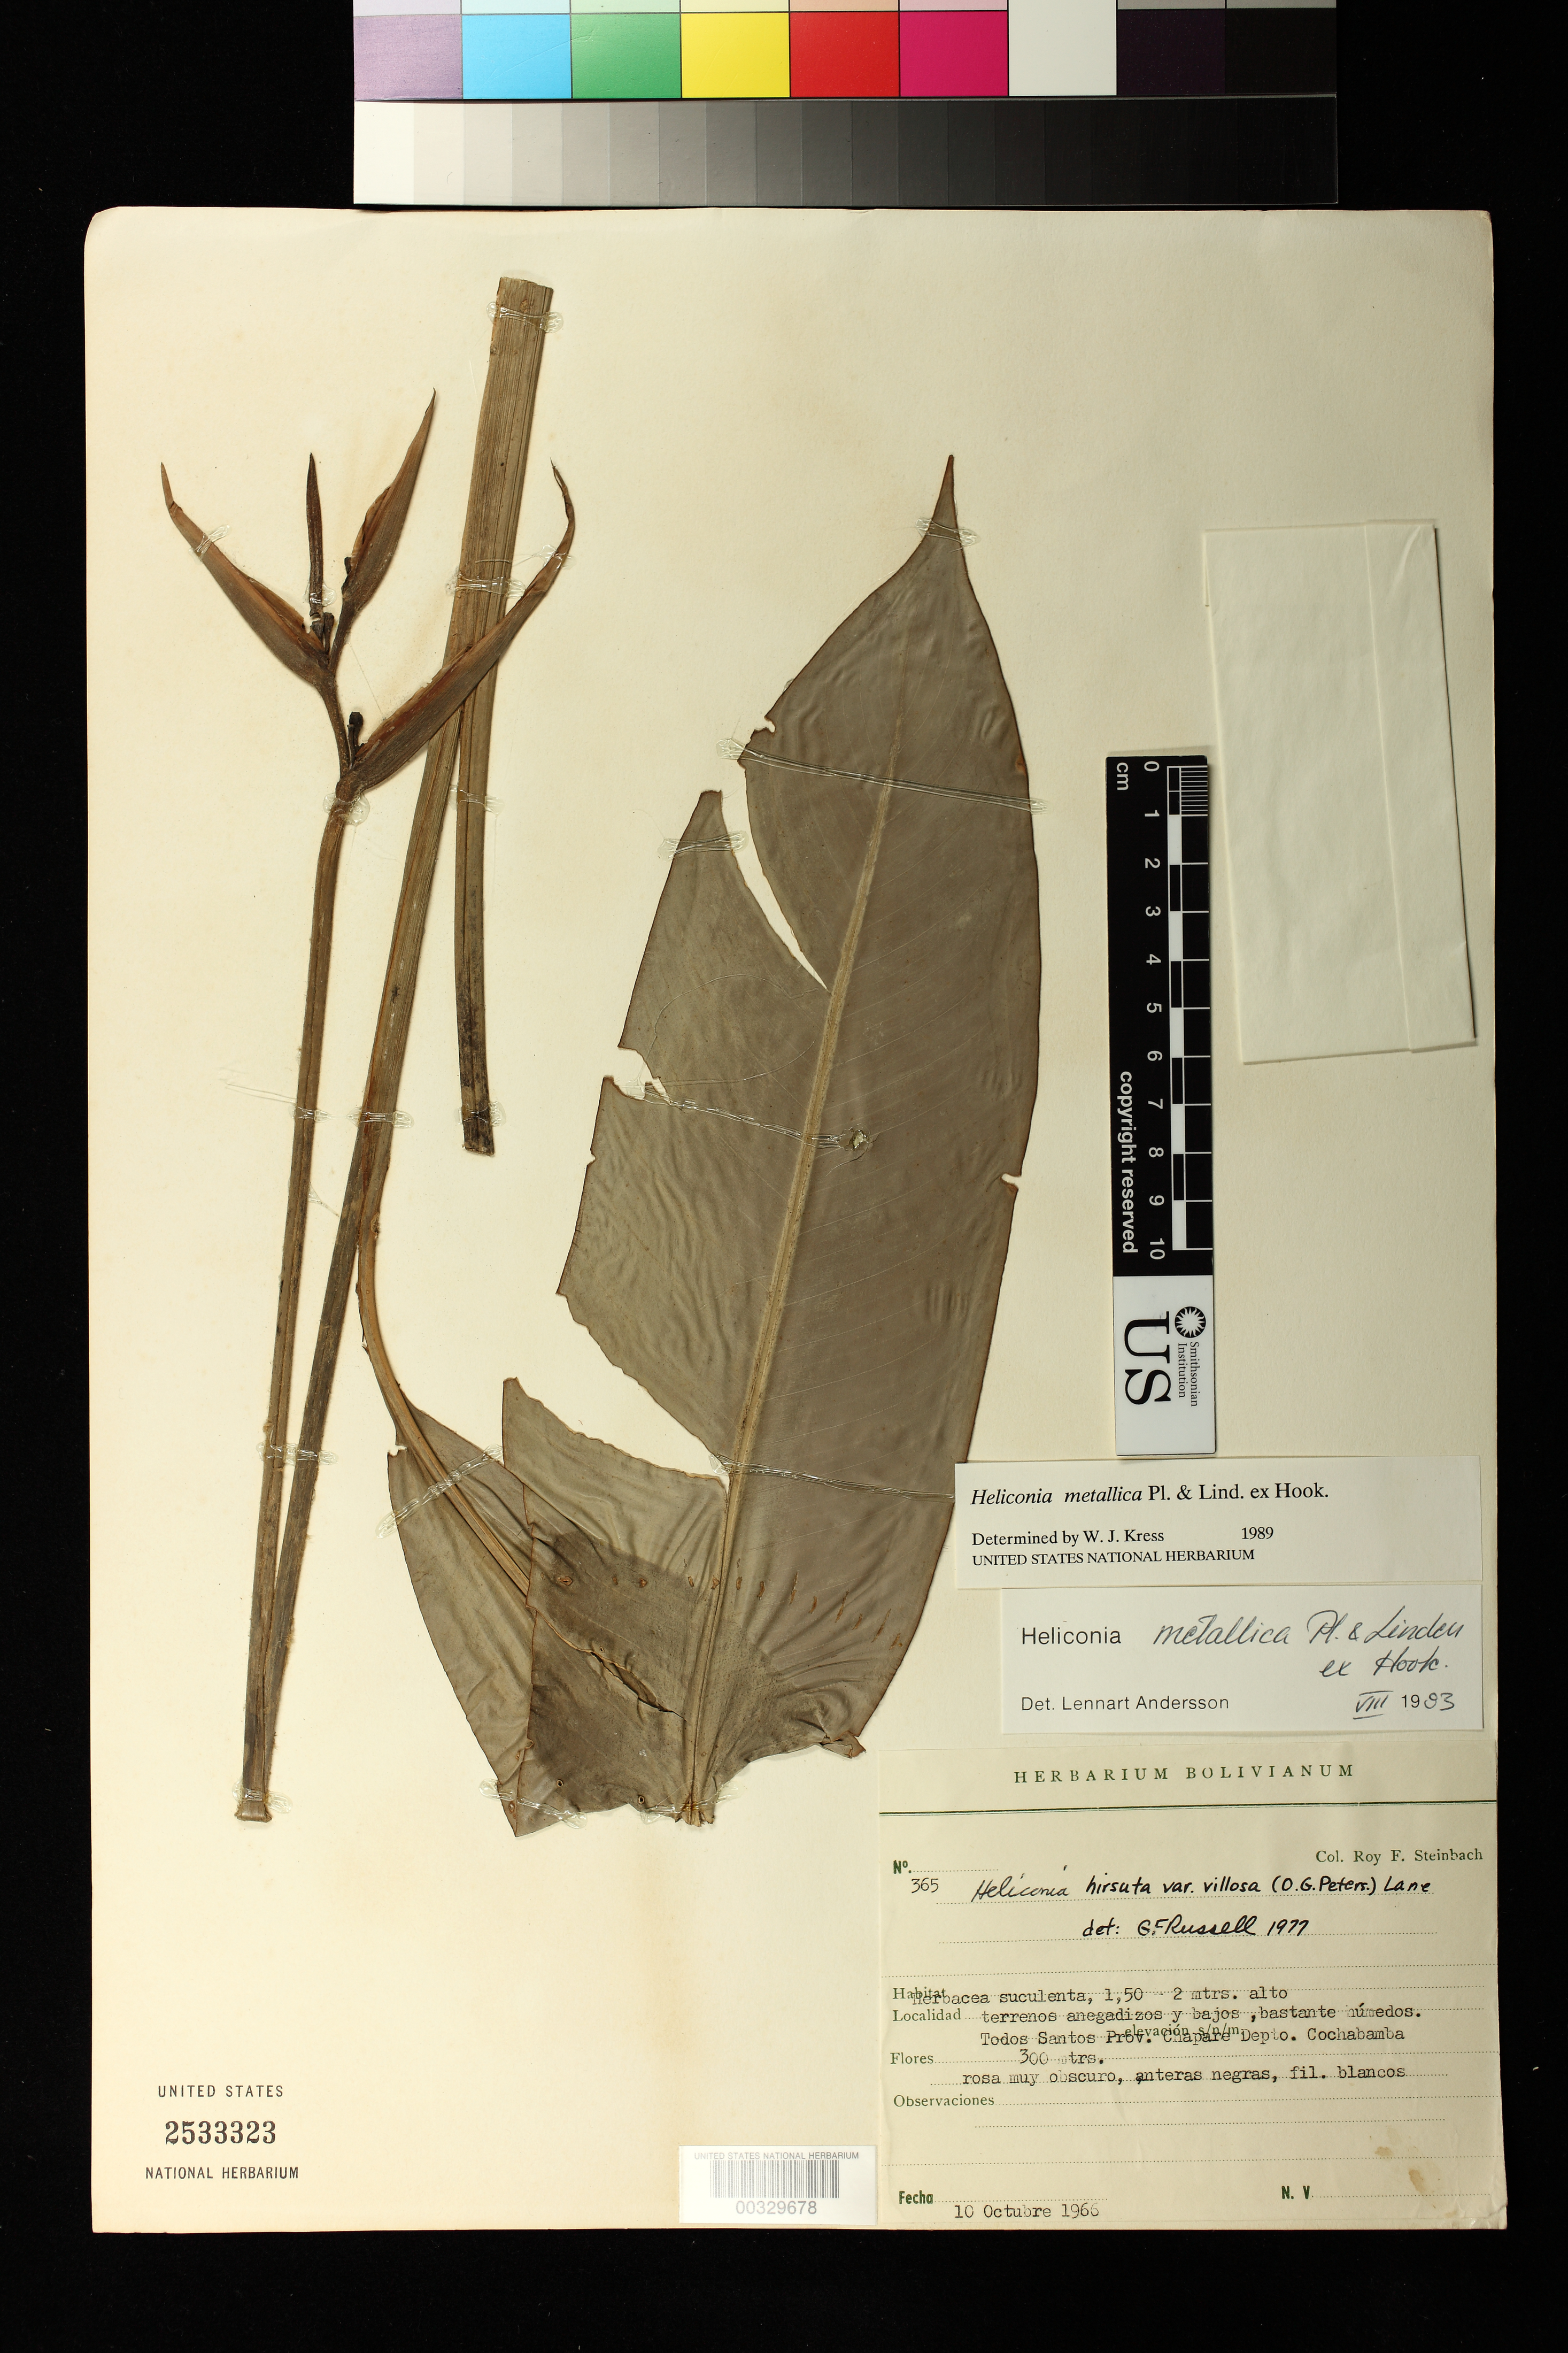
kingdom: Plantae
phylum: Tracheophyta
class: Liliopsida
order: Zingiberales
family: Heliconiaceae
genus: Heliconia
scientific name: Heliconia metallica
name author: Planch. & Linden ex Hook.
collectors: R. F. Steinbach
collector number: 365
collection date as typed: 10 Oct 1966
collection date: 1966-10-10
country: Bolivia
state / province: Cochabamba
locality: Todos Santos, Prov Chapare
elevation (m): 300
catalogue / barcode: US 2533323